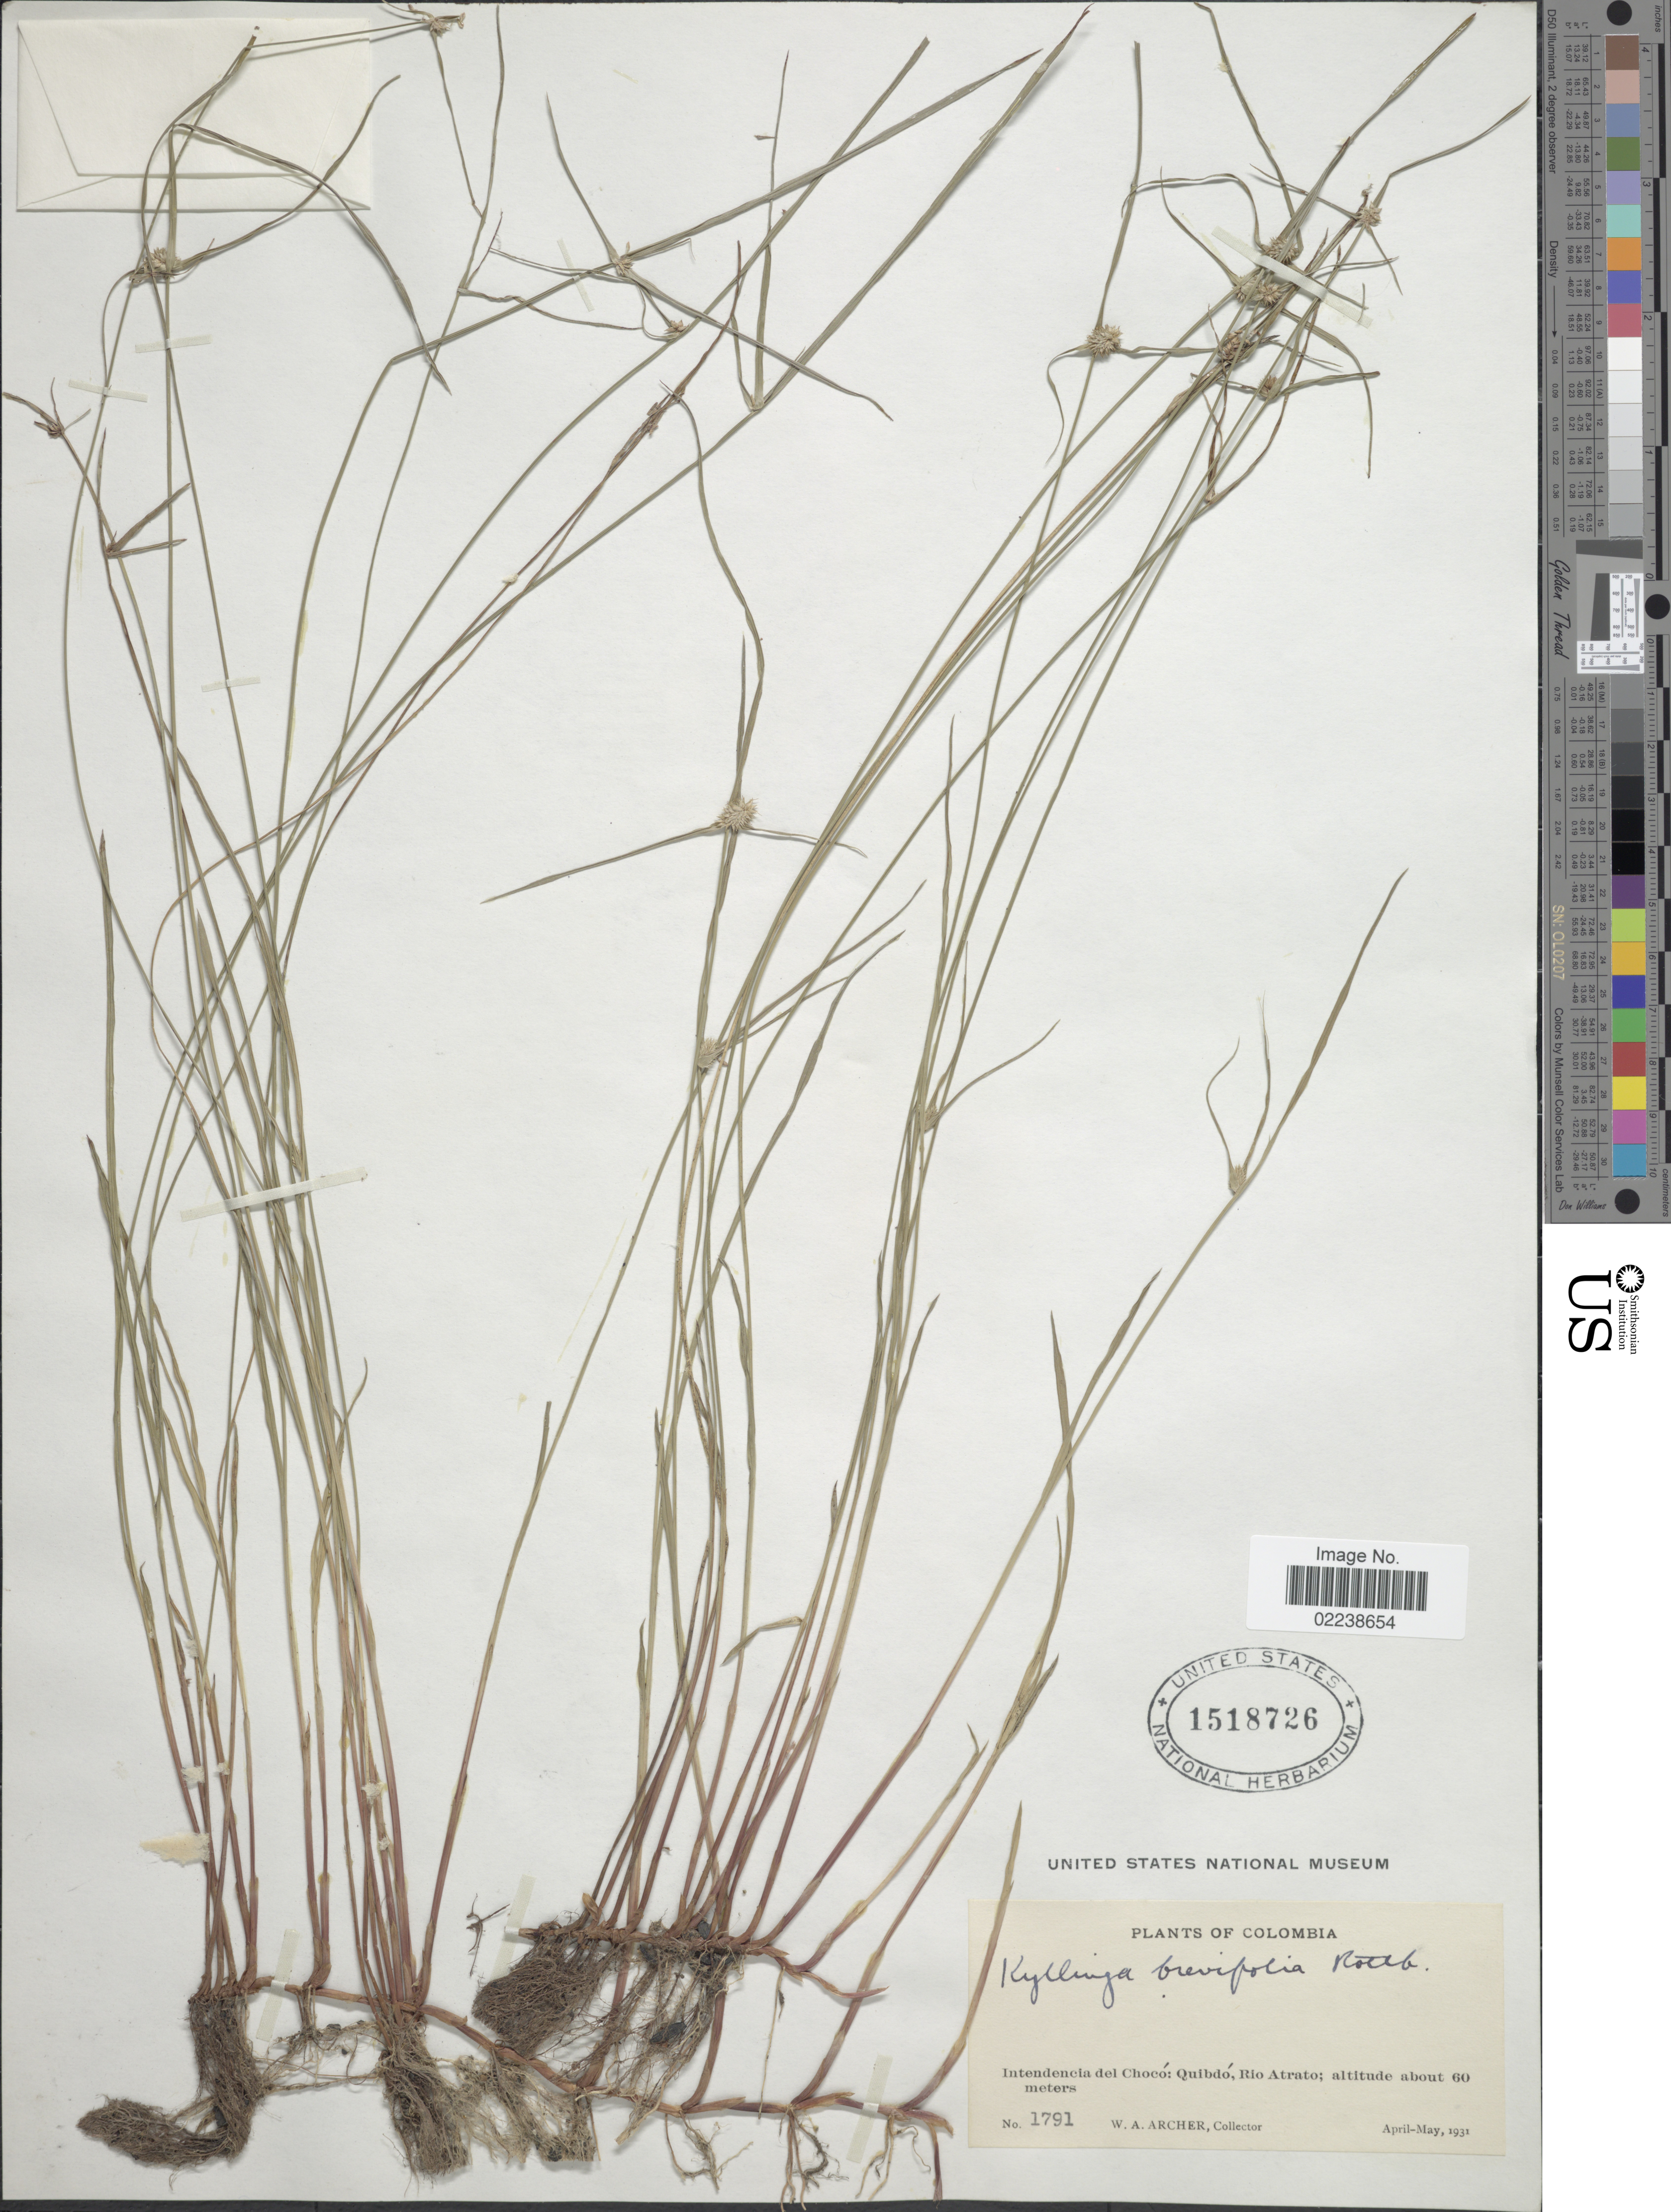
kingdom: Plantae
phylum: Tracheophyta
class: Liliopsida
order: Poales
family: Cyperaceae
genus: Cyperus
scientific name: Cyperus brevifolius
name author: (Rottb.) Hassk.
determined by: Strong, M. T., (US), Smithsonian Institution - National Museum of Natural History (UNITED STATES)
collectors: W. A. Archer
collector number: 1791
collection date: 1931-04/1931-05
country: Colombia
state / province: Chocó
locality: Quibdo, Rio Atrato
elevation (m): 60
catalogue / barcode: US 1518726